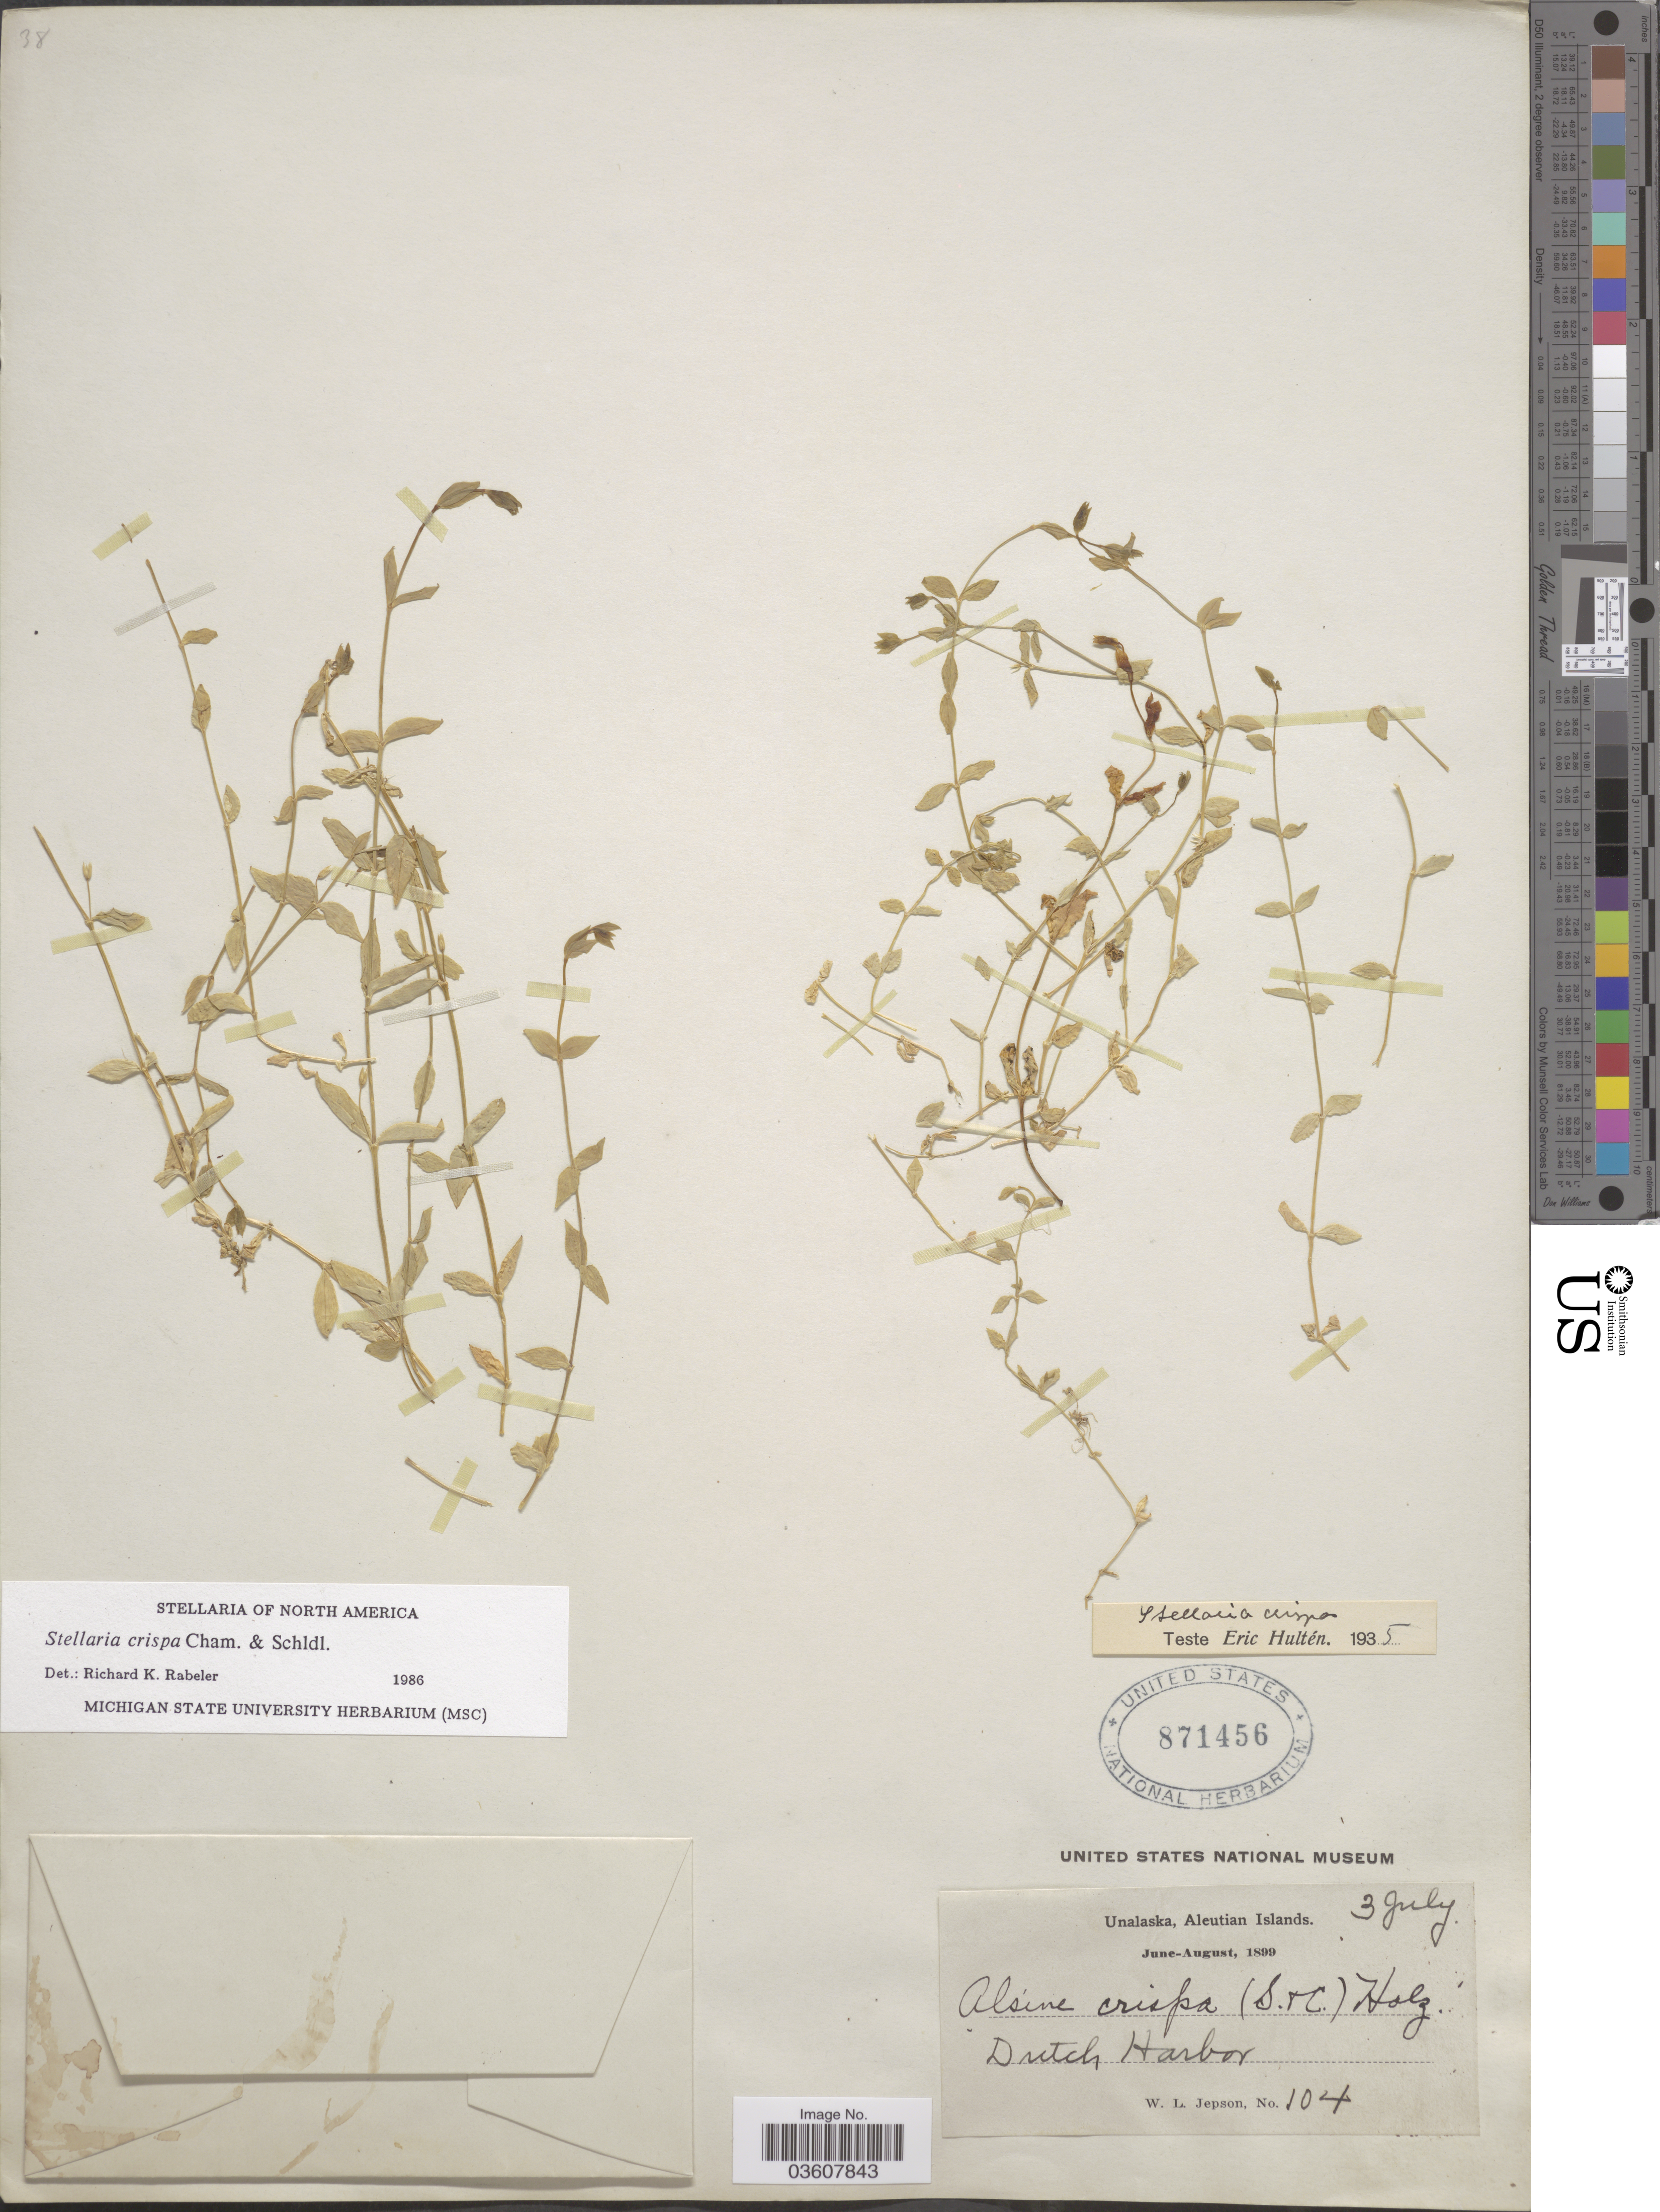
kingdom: Plantae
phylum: Tracheophyta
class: Magnoliopsida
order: Caryophyllales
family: Caryophyllaceae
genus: Stellaria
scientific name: Stellaria crispa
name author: Cham. & Schltdl.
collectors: W. L. Jepson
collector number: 104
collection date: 1899-07-03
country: United States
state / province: Alaska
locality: Unalaska, Aleutian Islands. Dutch Harbor.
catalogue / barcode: US 871456